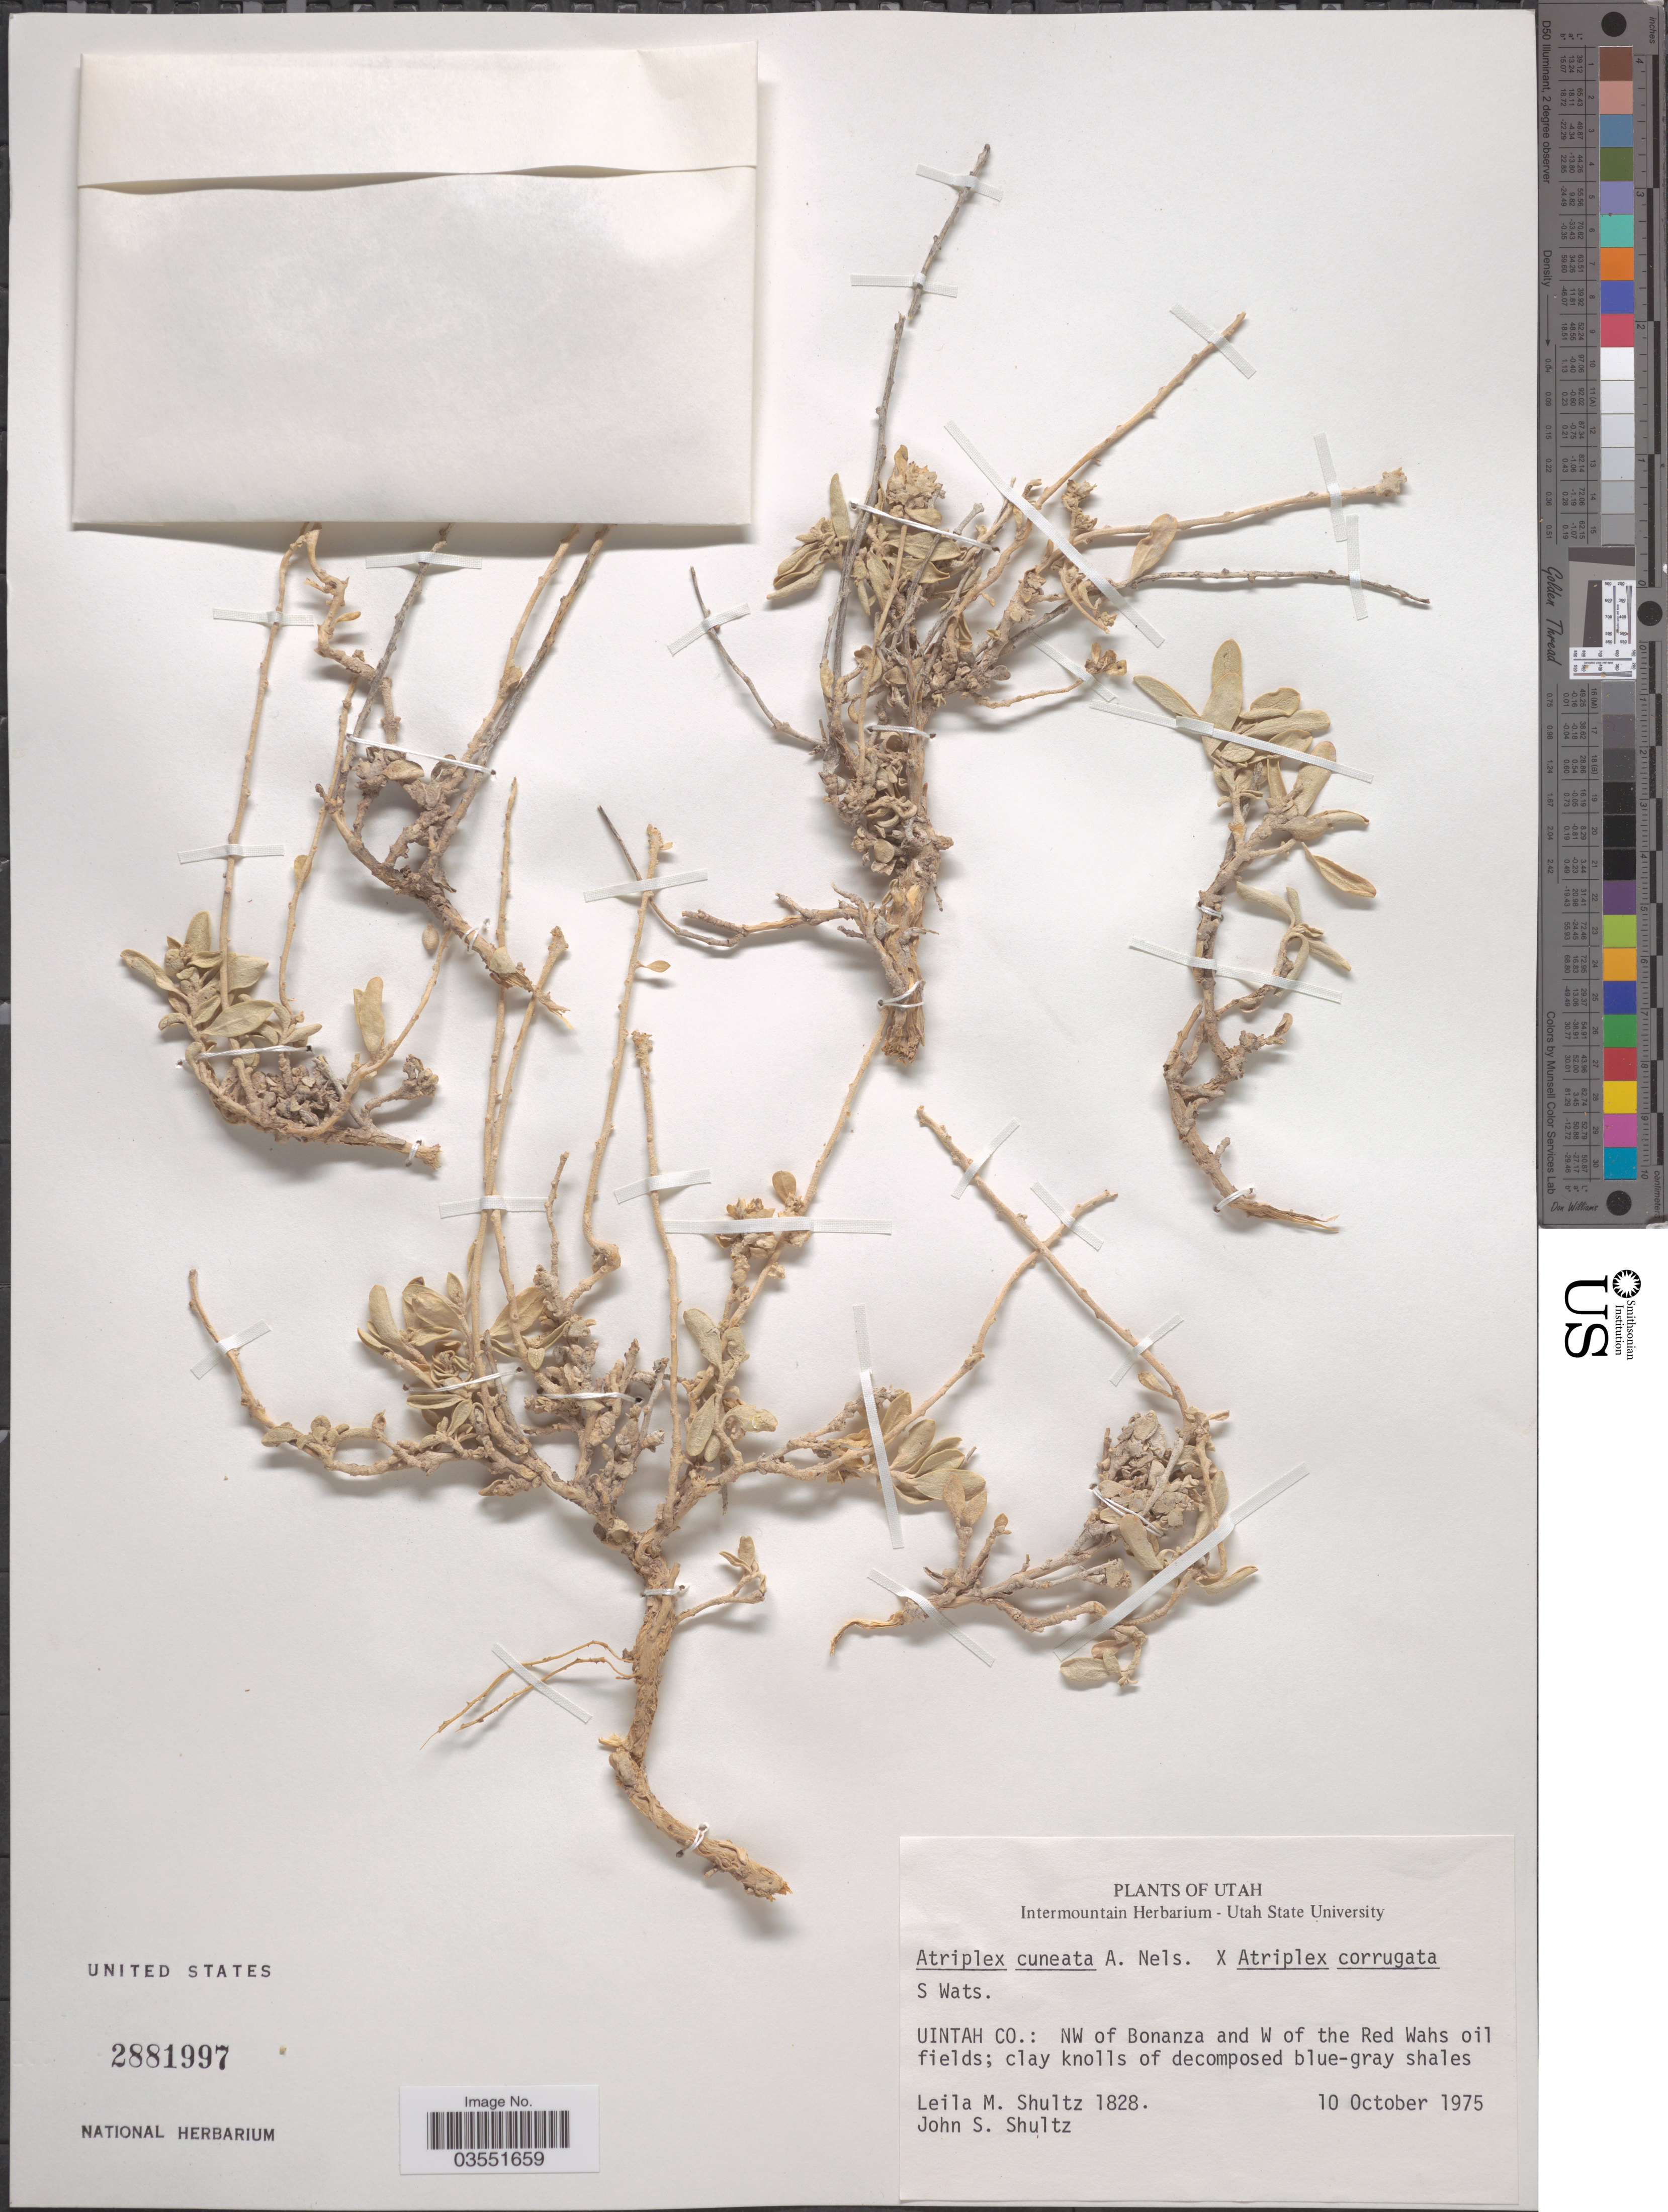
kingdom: Plantae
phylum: Tracheophyta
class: Magnoliopsida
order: Caryophyllales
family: Amaranthaceae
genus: Atriplex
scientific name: Atriplex cuneata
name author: A. Nelson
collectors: L. Shultz & J. Shultz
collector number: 1828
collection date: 1975-10-10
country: United States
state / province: Utah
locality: Uintah Co.: NW of Bonanza and W of the Red Wahs oil fields.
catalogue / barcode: US 2881997